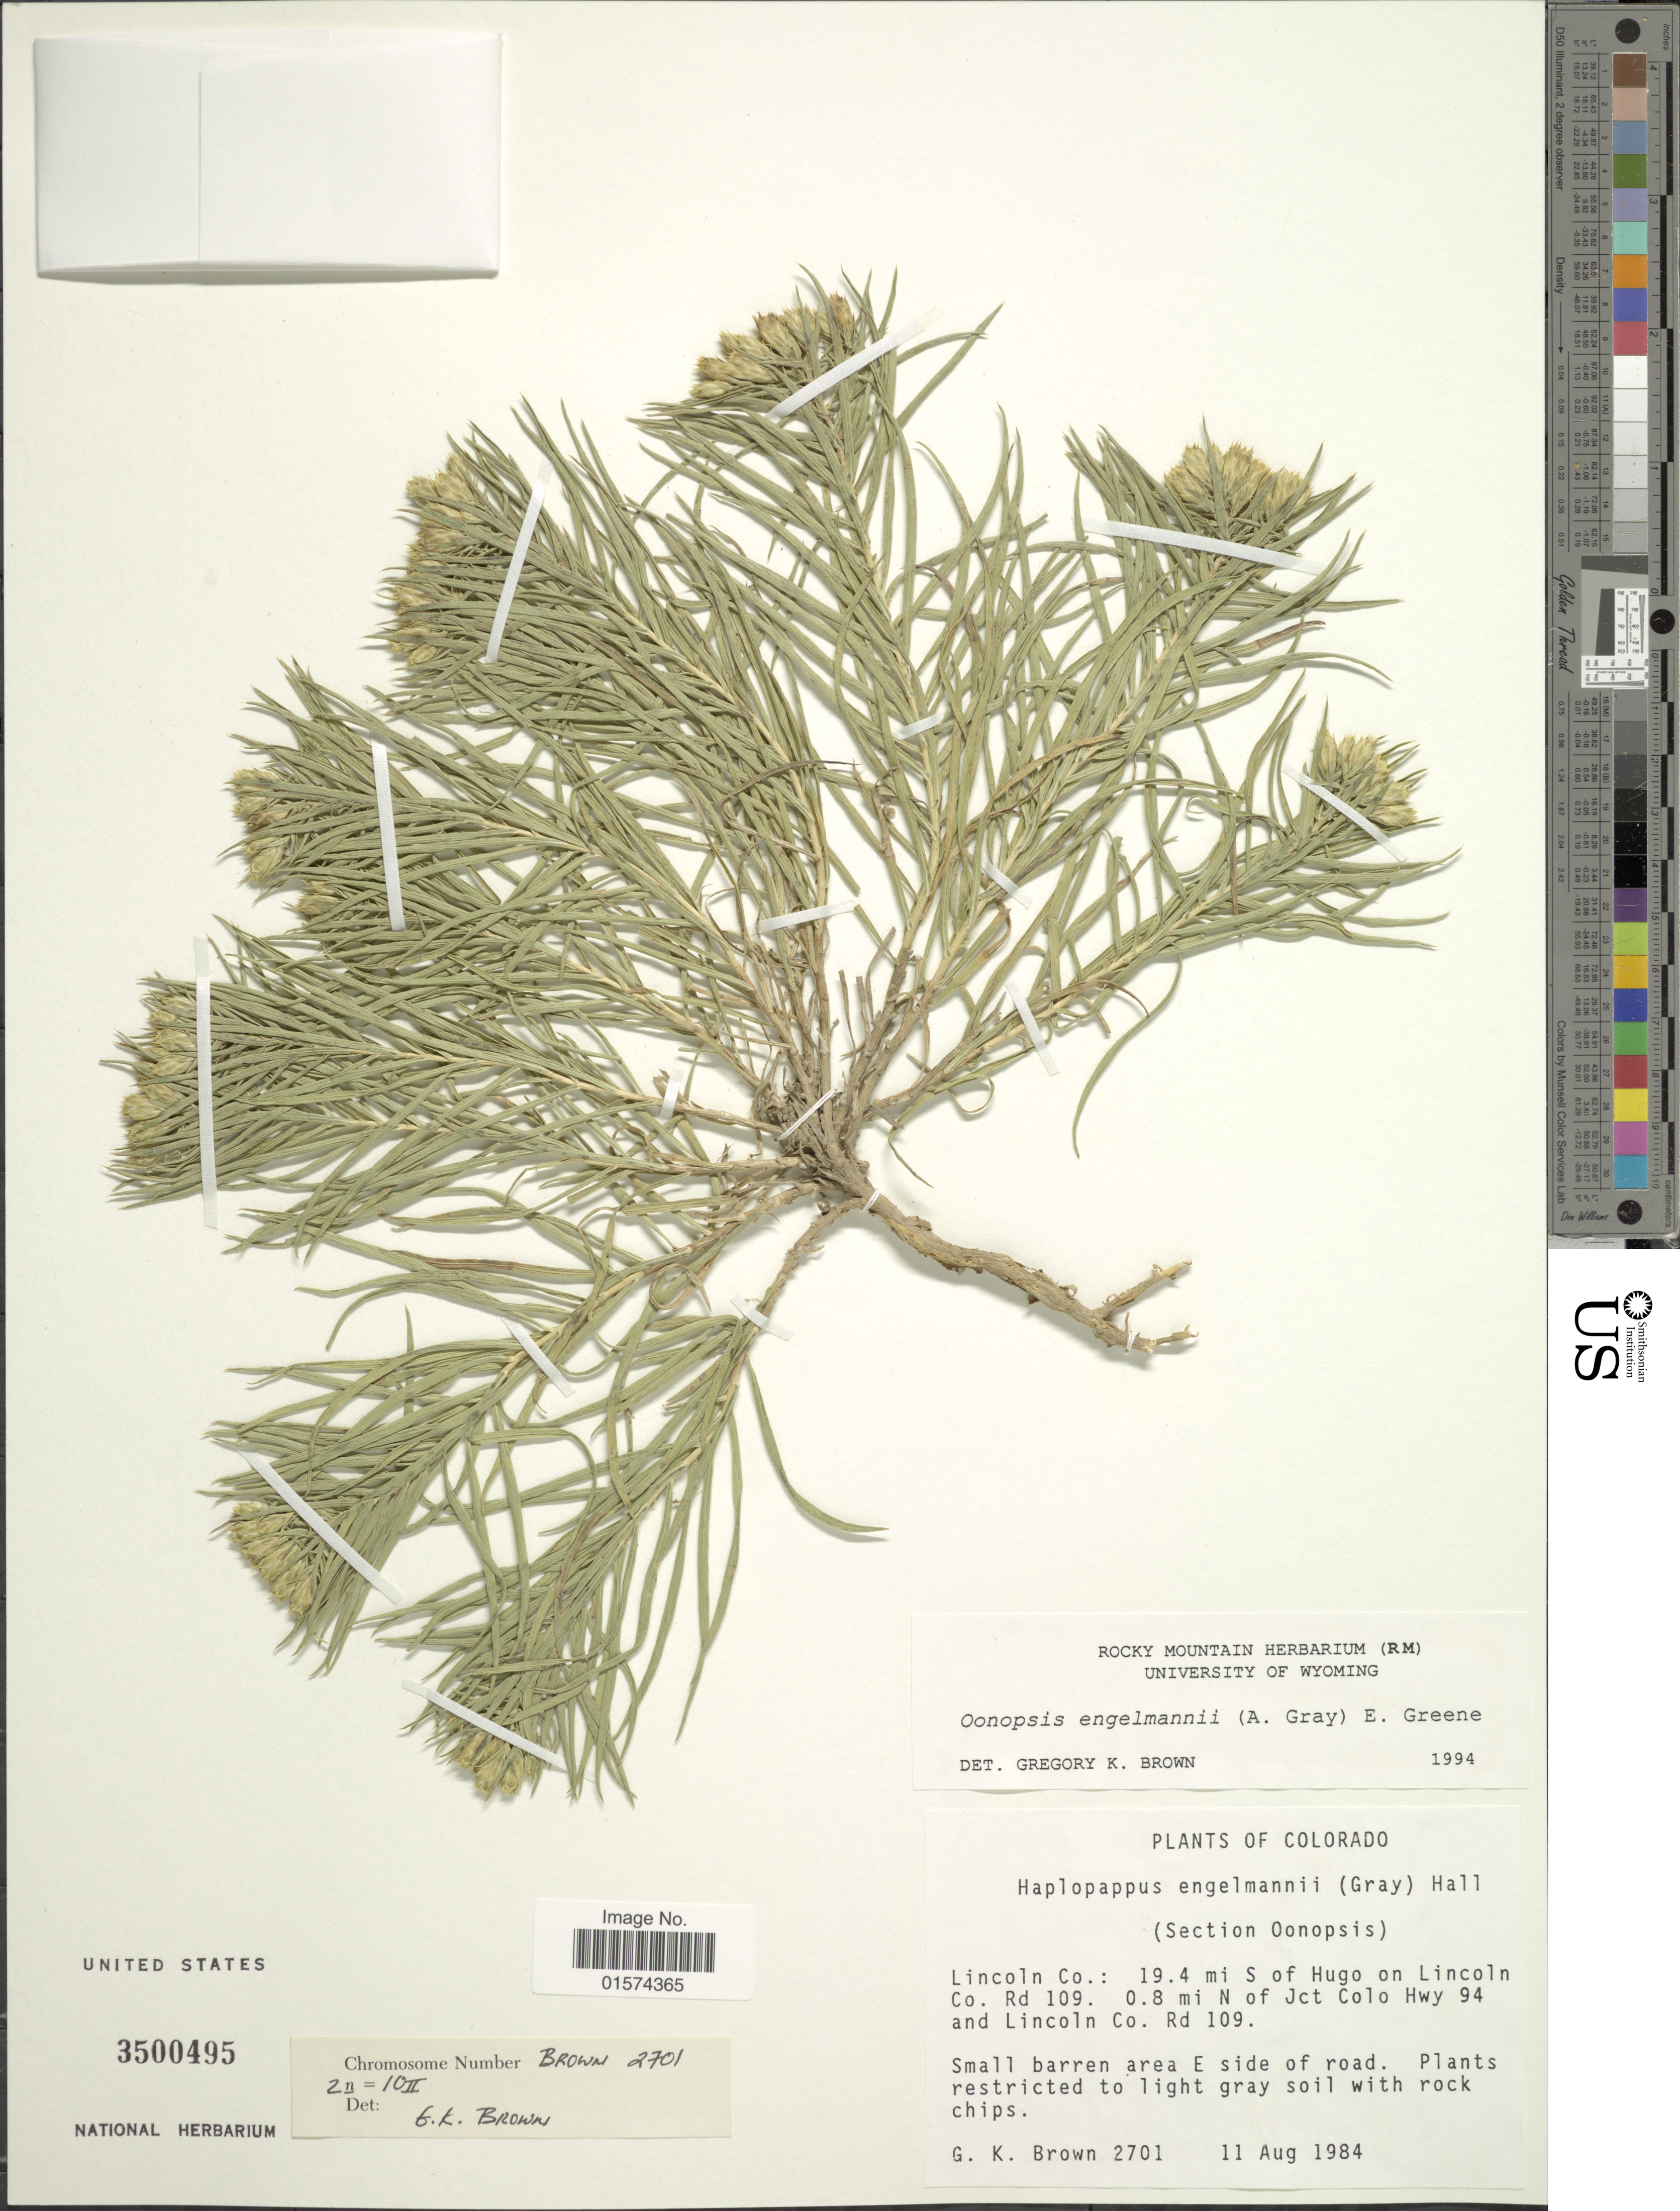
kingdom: Plantae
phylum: Tracheophyta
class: Magnoliopsida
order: Asterales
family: Asteraceae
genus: Oonopsis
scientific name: Oonopsis engelmannii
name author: (A. Gray) Greene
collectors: G. K. Brown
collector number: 2701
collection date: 1984-08-11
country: United States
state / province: Colorado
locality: Lincoln Co.: 19.4 mi S of Hugo on Lincoln Co. Rd 109. 0.8 mi N of Jct Colo Hwy 94 and Lincoln Co. Rd 109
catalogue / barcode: US 3500495